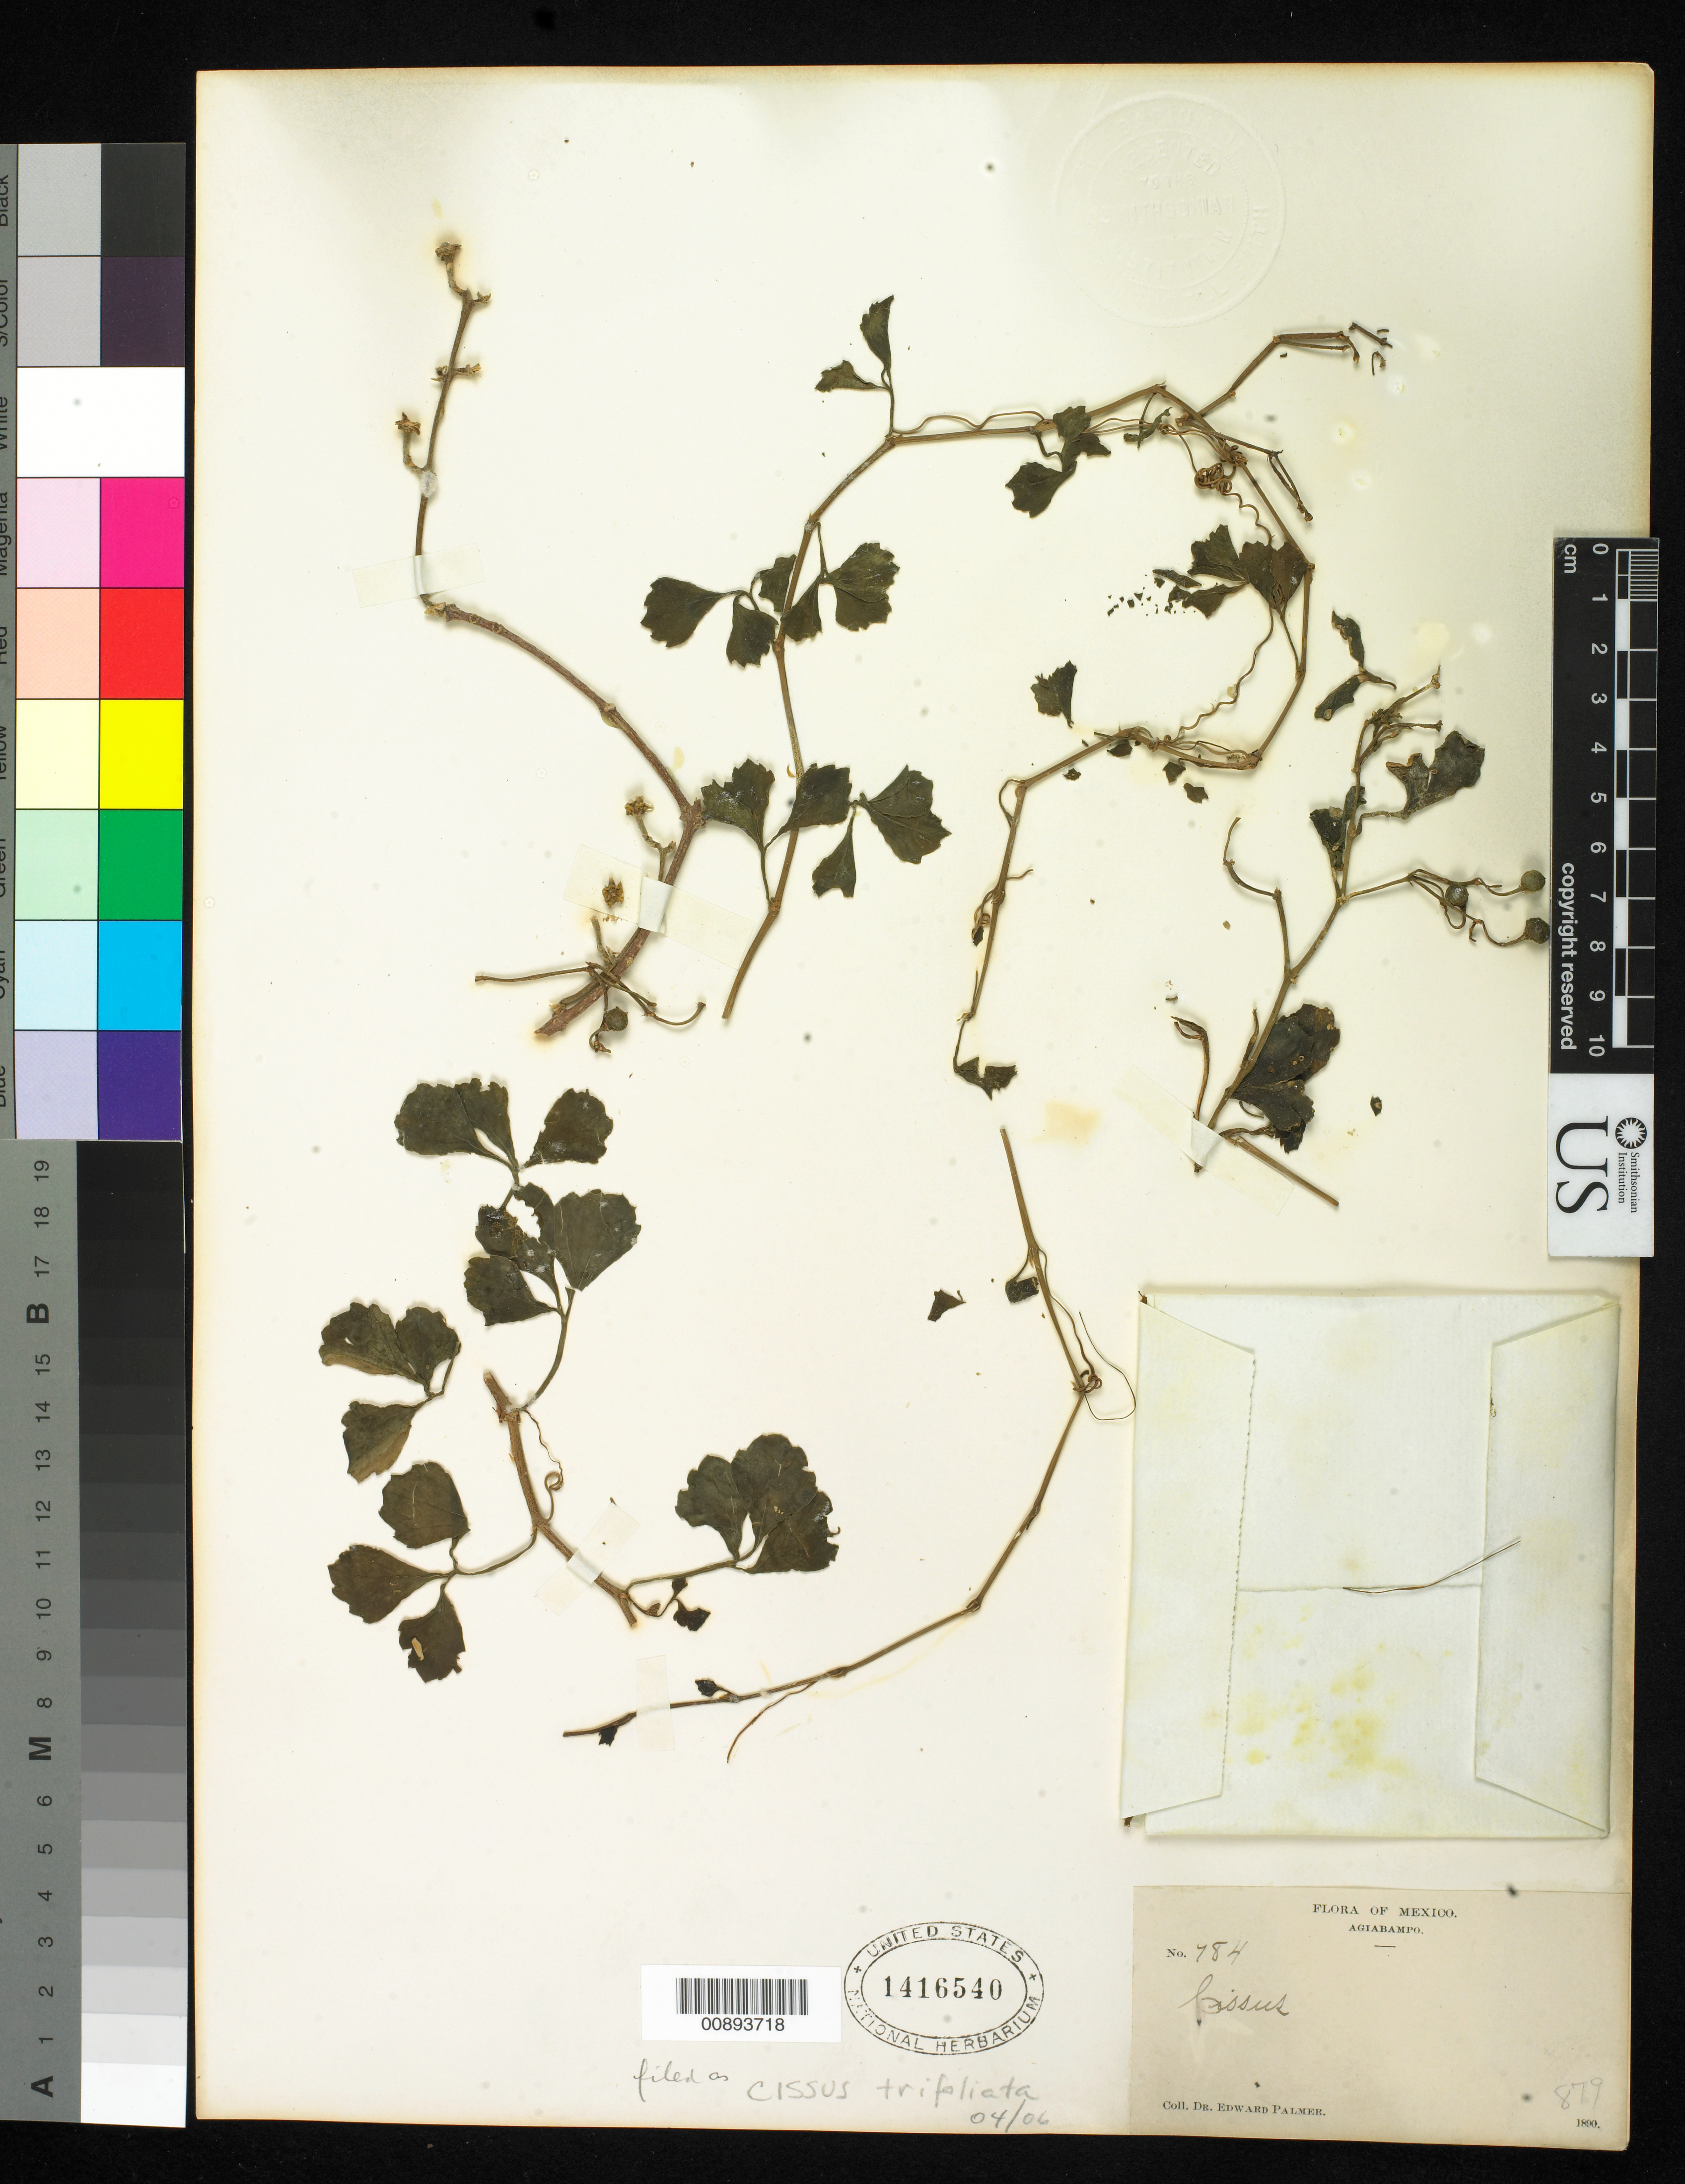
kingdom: Plantae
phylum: Tracheophyta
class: Magnoliopsida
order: Vitales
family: Vitaceae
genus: Cissus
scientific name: Cissus trifoliata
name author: (L.) L.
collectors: E. Palmer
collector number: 784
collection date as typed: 1890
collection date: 1890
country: Mexico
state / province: Sonora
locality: Agiabampo, Sonora.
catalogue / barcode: US 1416540